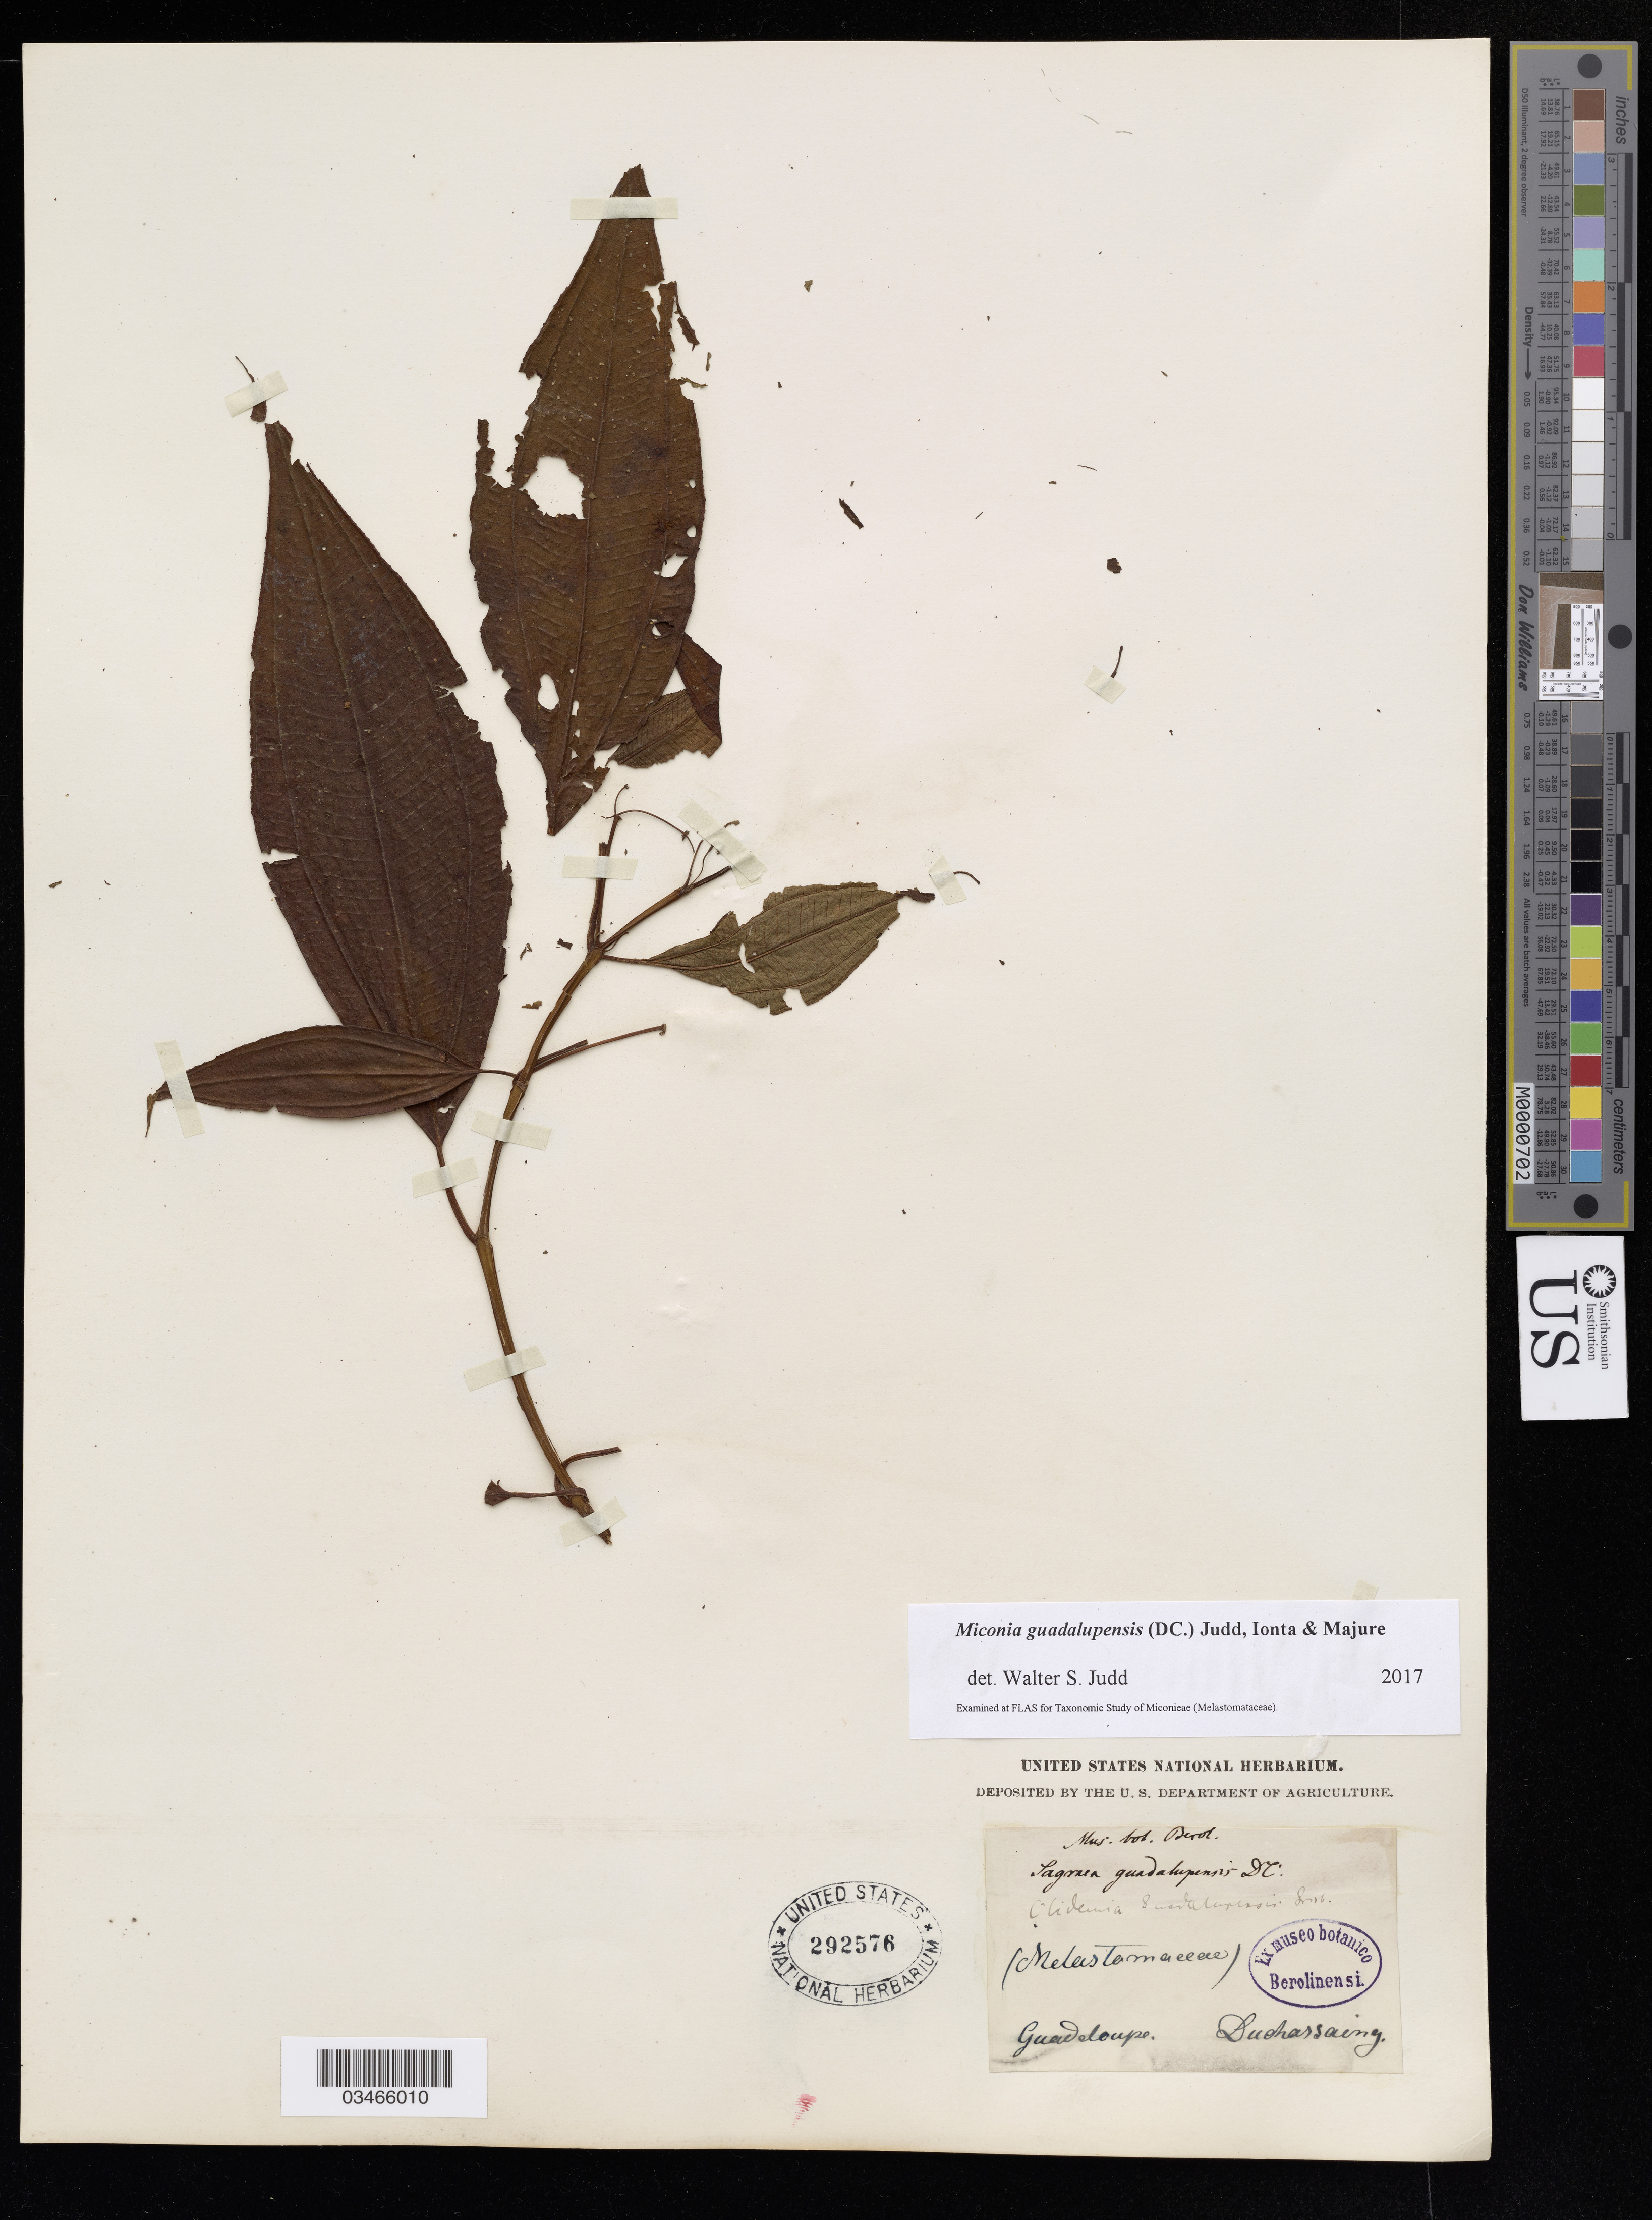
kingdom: Plantae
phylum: Tracheophyta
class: Magnoliopsida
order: Myrtales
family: Melastomataceae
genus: Miconia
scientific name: Miconia guadalupensis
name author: (DC.) Judd et al.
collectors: Duchaissing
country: Guadeloupe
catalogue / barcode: US 292576